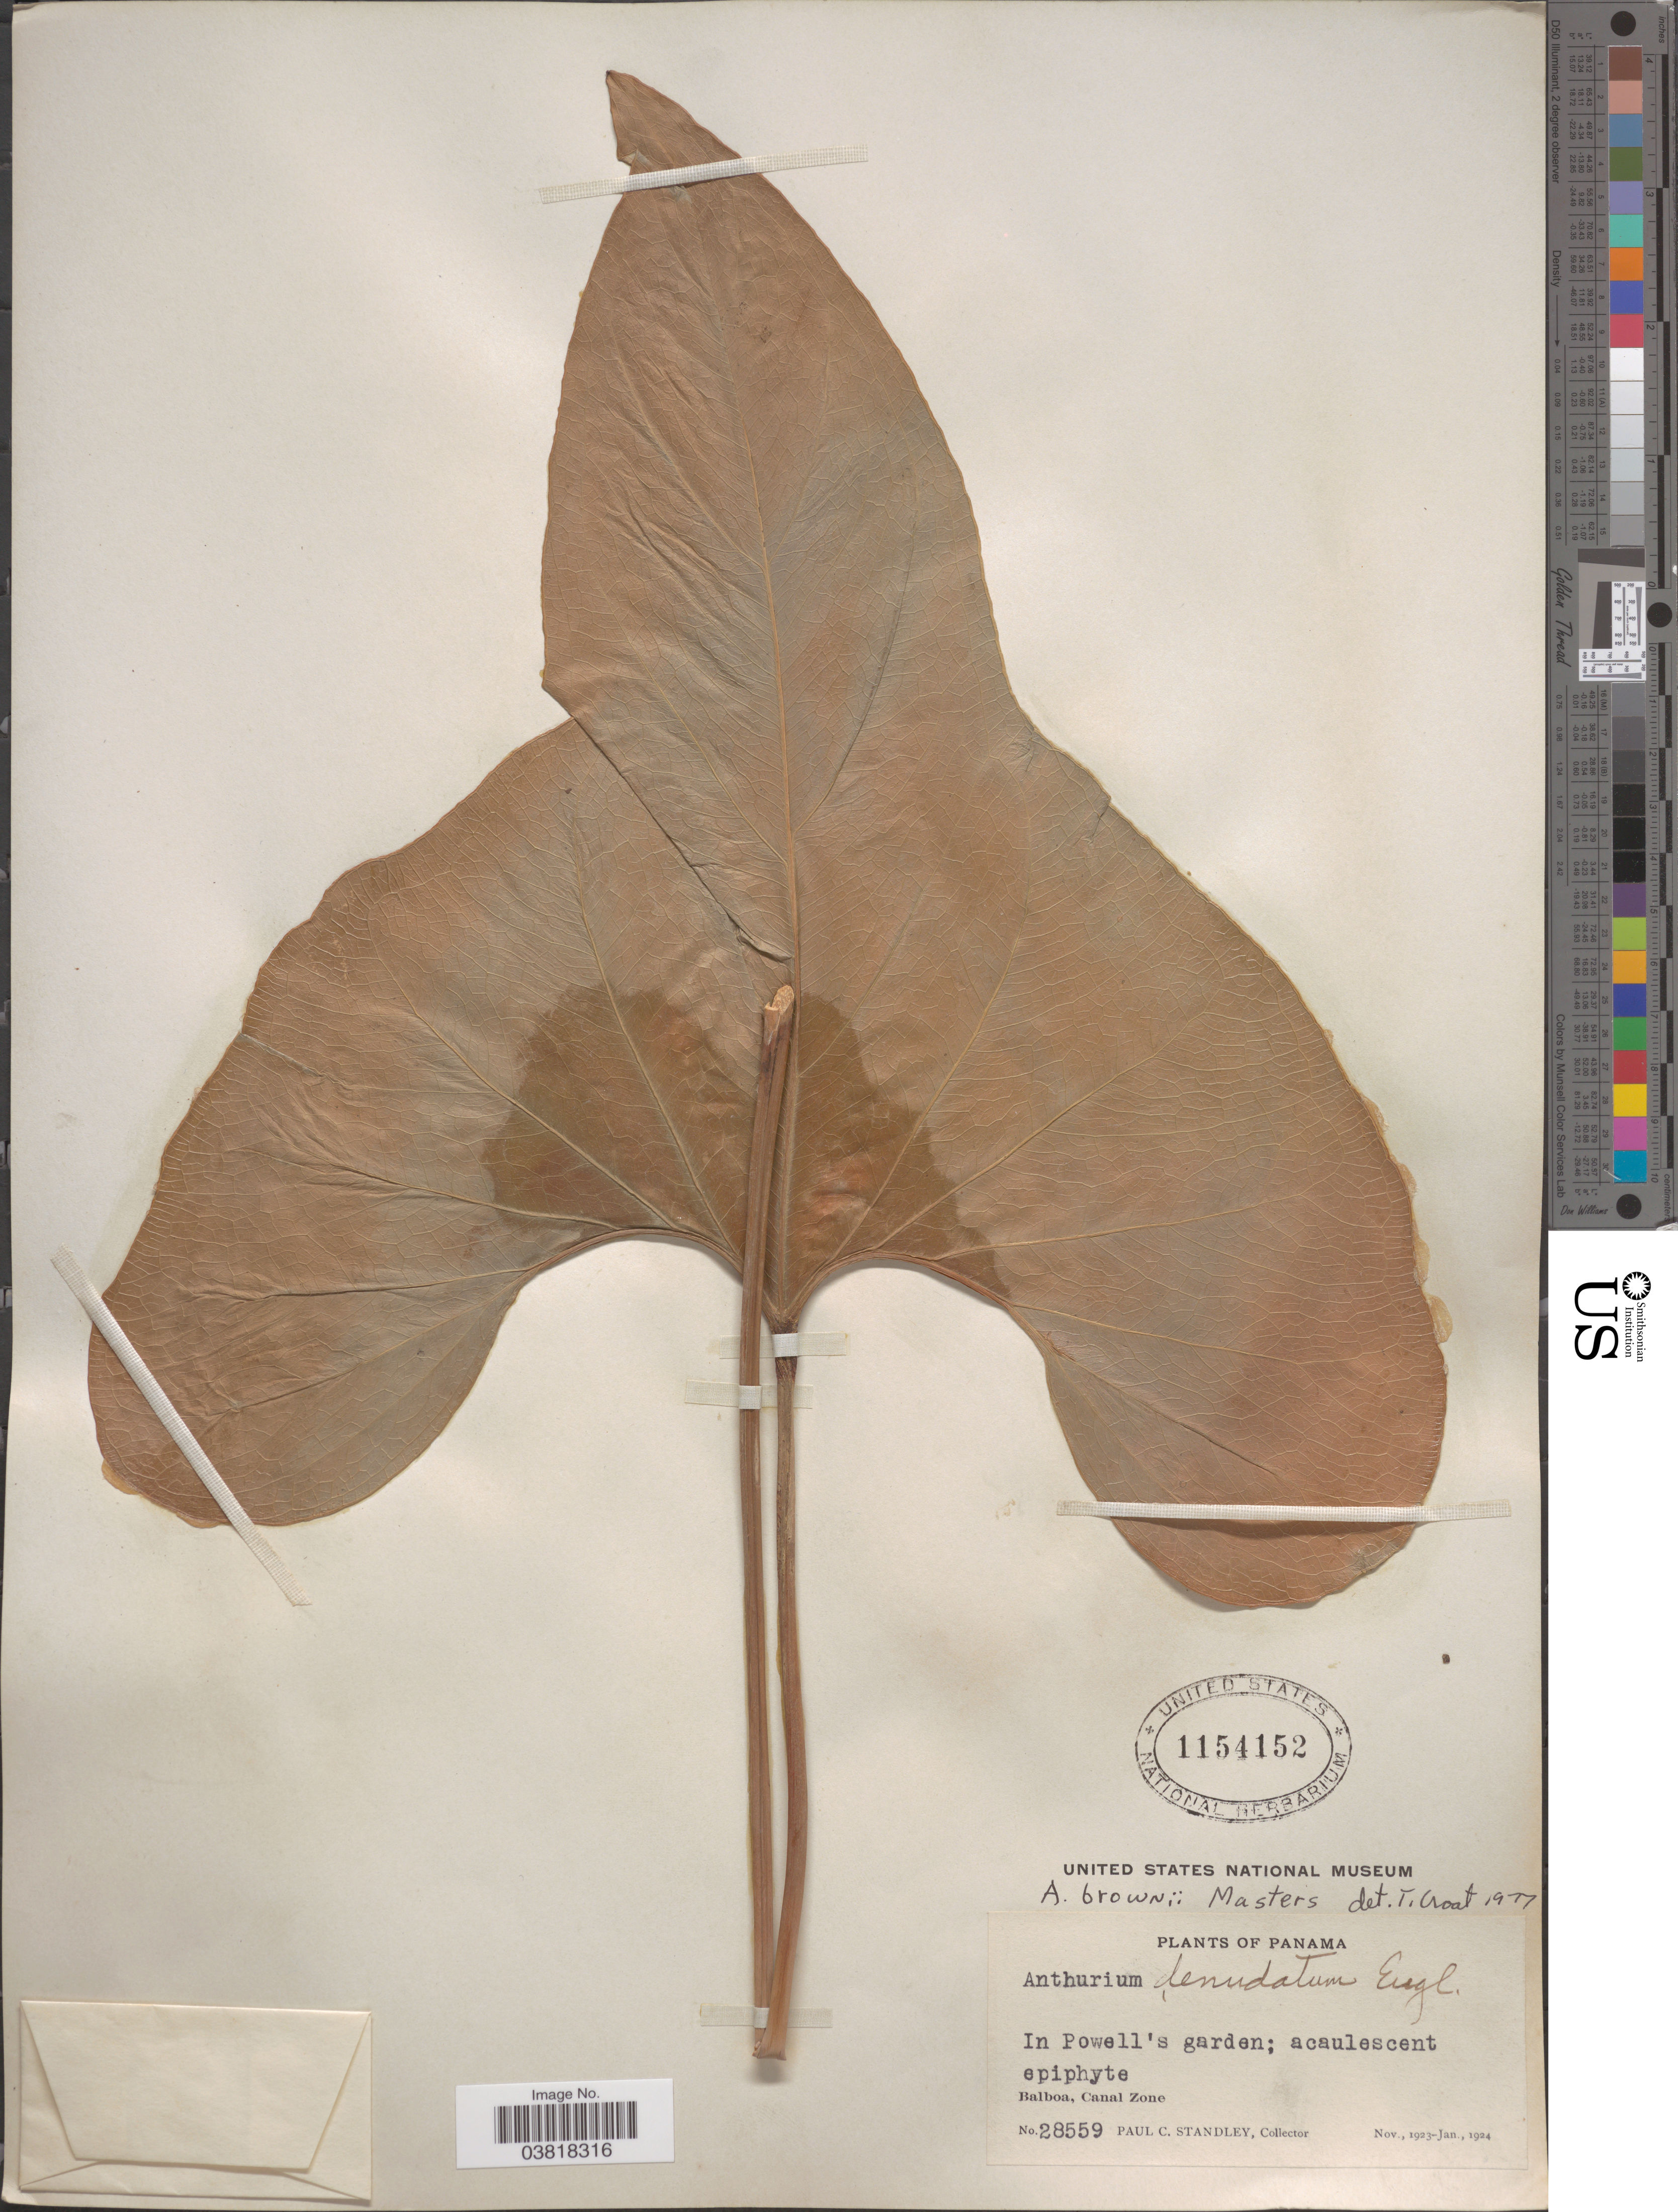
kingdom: Plantae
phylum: Tracheophyta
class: Liliopsida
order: Alismatales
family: Araceae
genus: Anthurium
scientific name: Anthurium brownii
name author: Mast.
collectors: P. C. Standley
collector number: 28559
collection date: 1923-11/1924-01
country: Panama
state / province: Colón / Panamá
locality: In Powell's garden. Balboa, Canal Zone.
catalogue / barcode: US 1154152